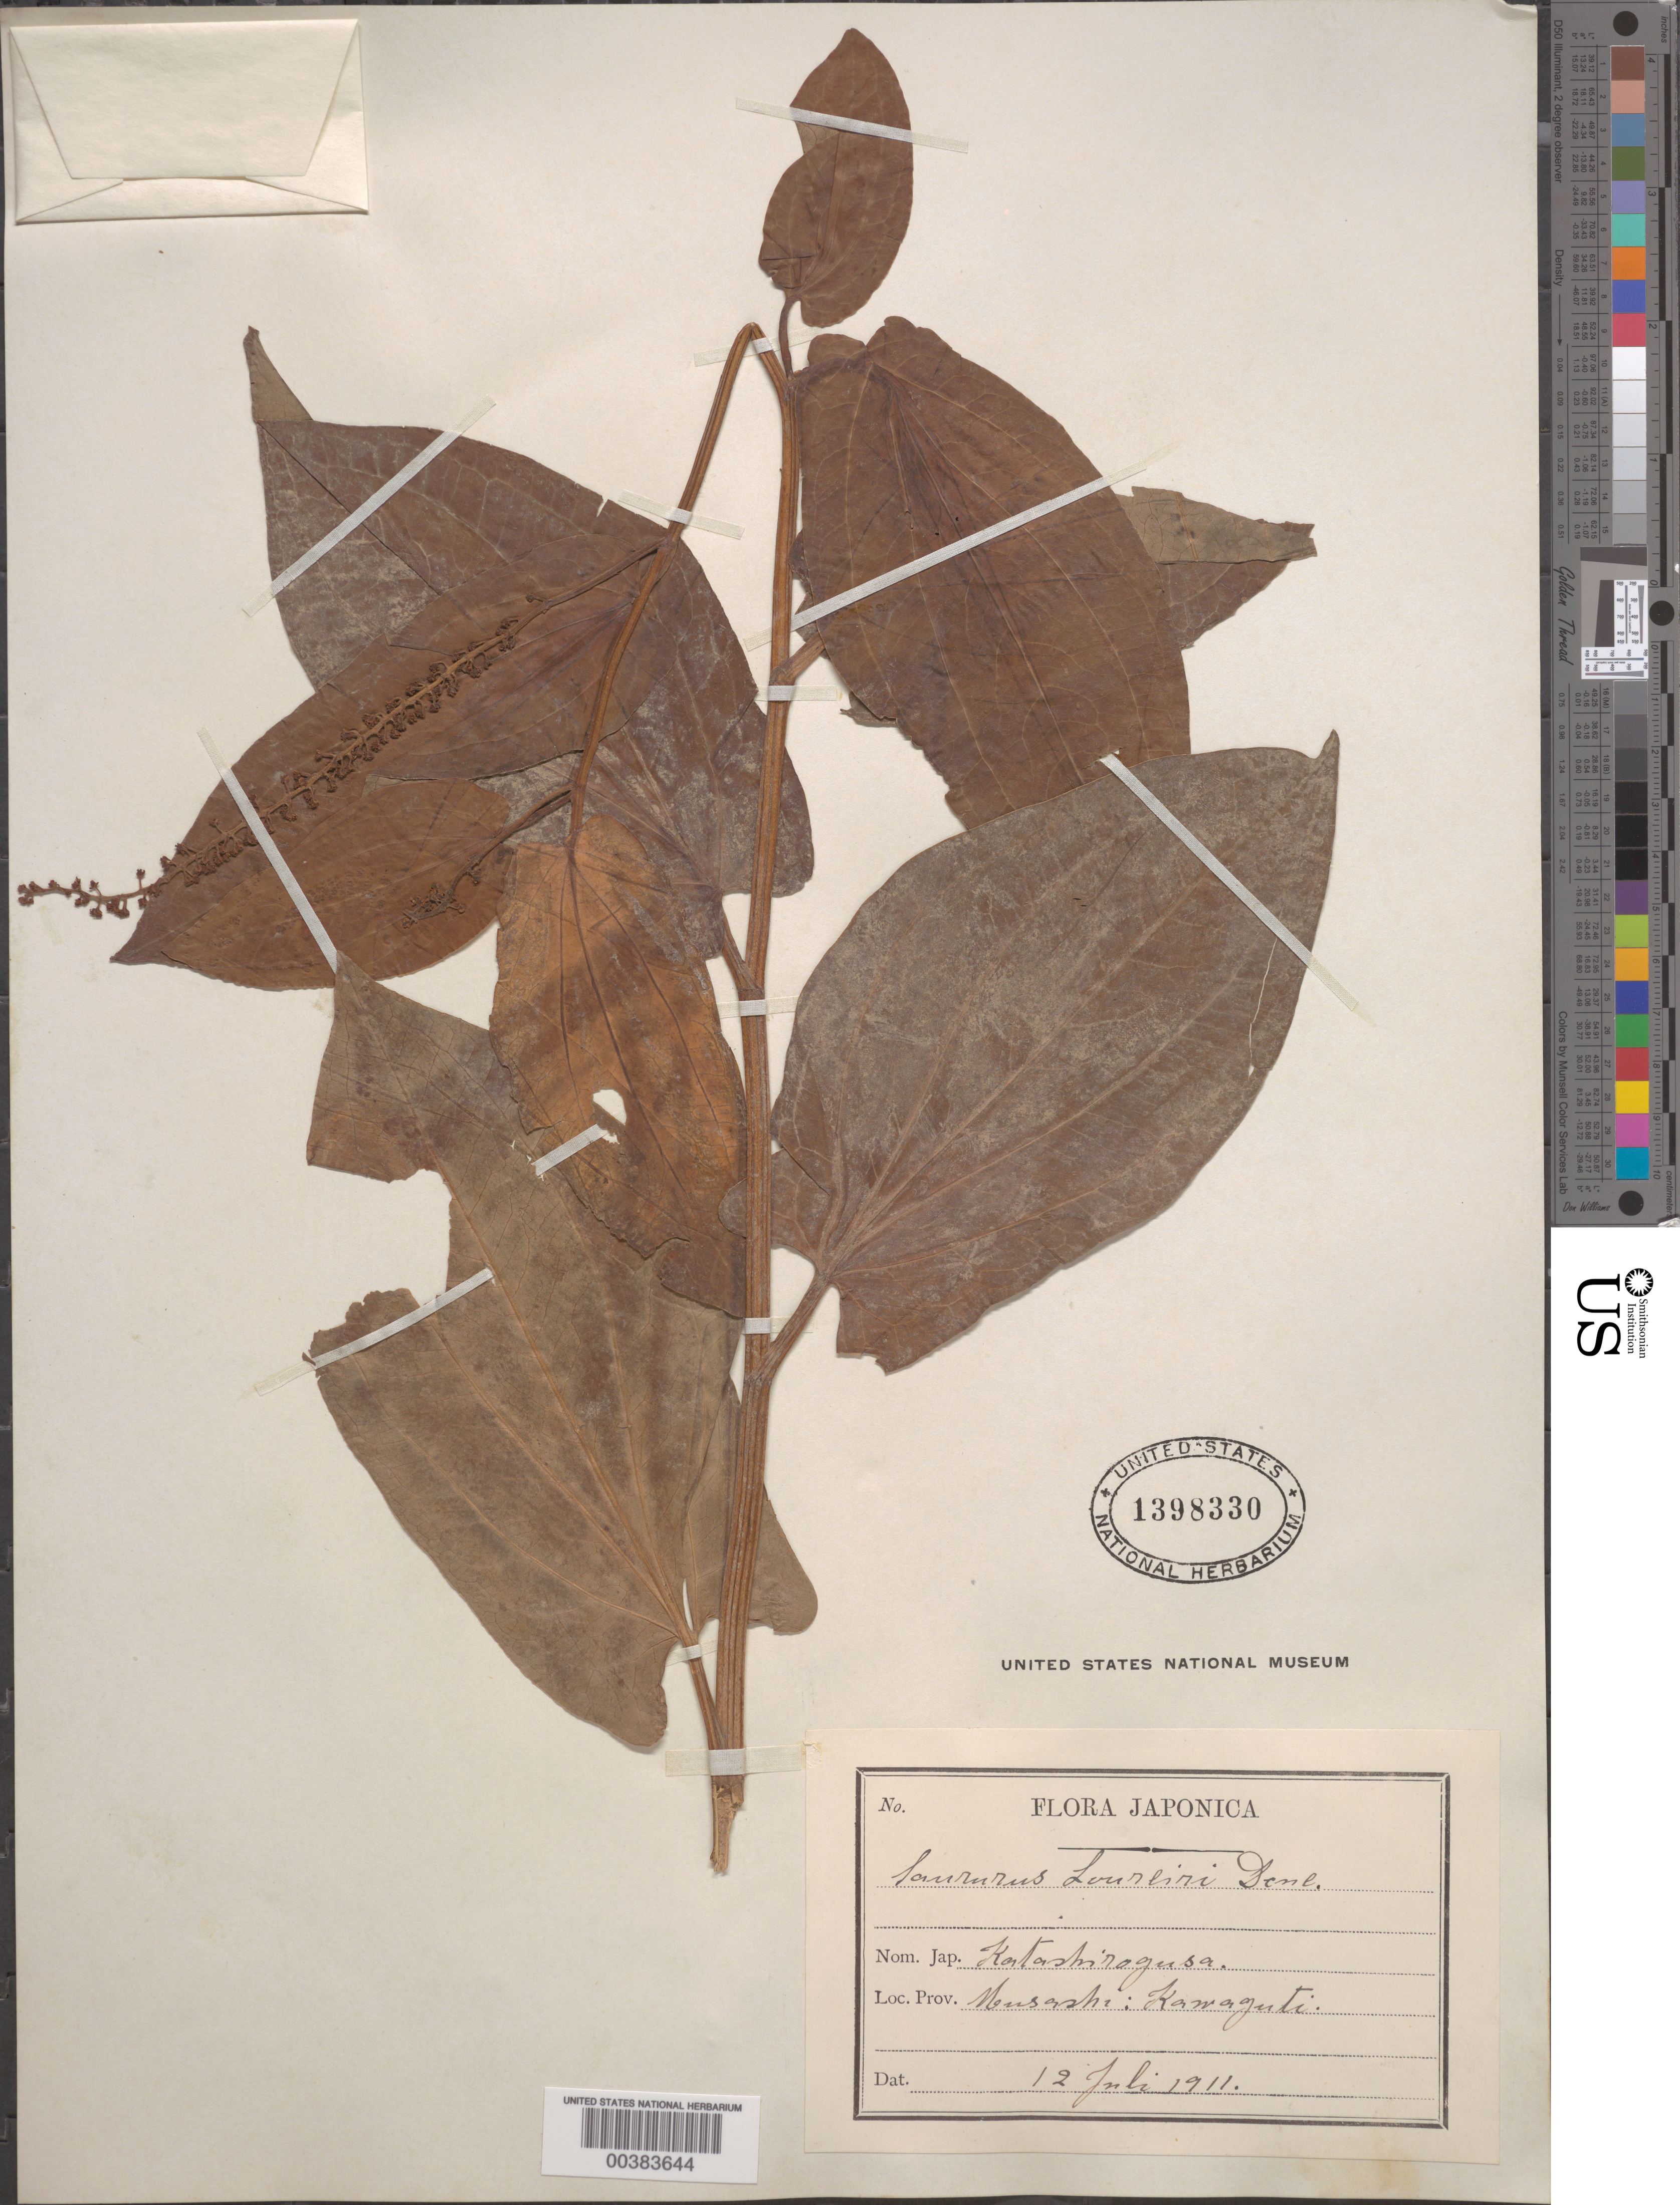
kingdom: Plantae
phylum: Tracheophyta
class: Magnoliopsida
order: Piperales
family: Saururaceae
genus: Saururus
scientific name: Saururus chinensis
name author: (Lour.) Baill.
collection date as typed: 12 Jul 1911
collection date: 1911-07-12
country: Japan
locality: Musashi, kamaguti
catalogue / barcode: US 1398330